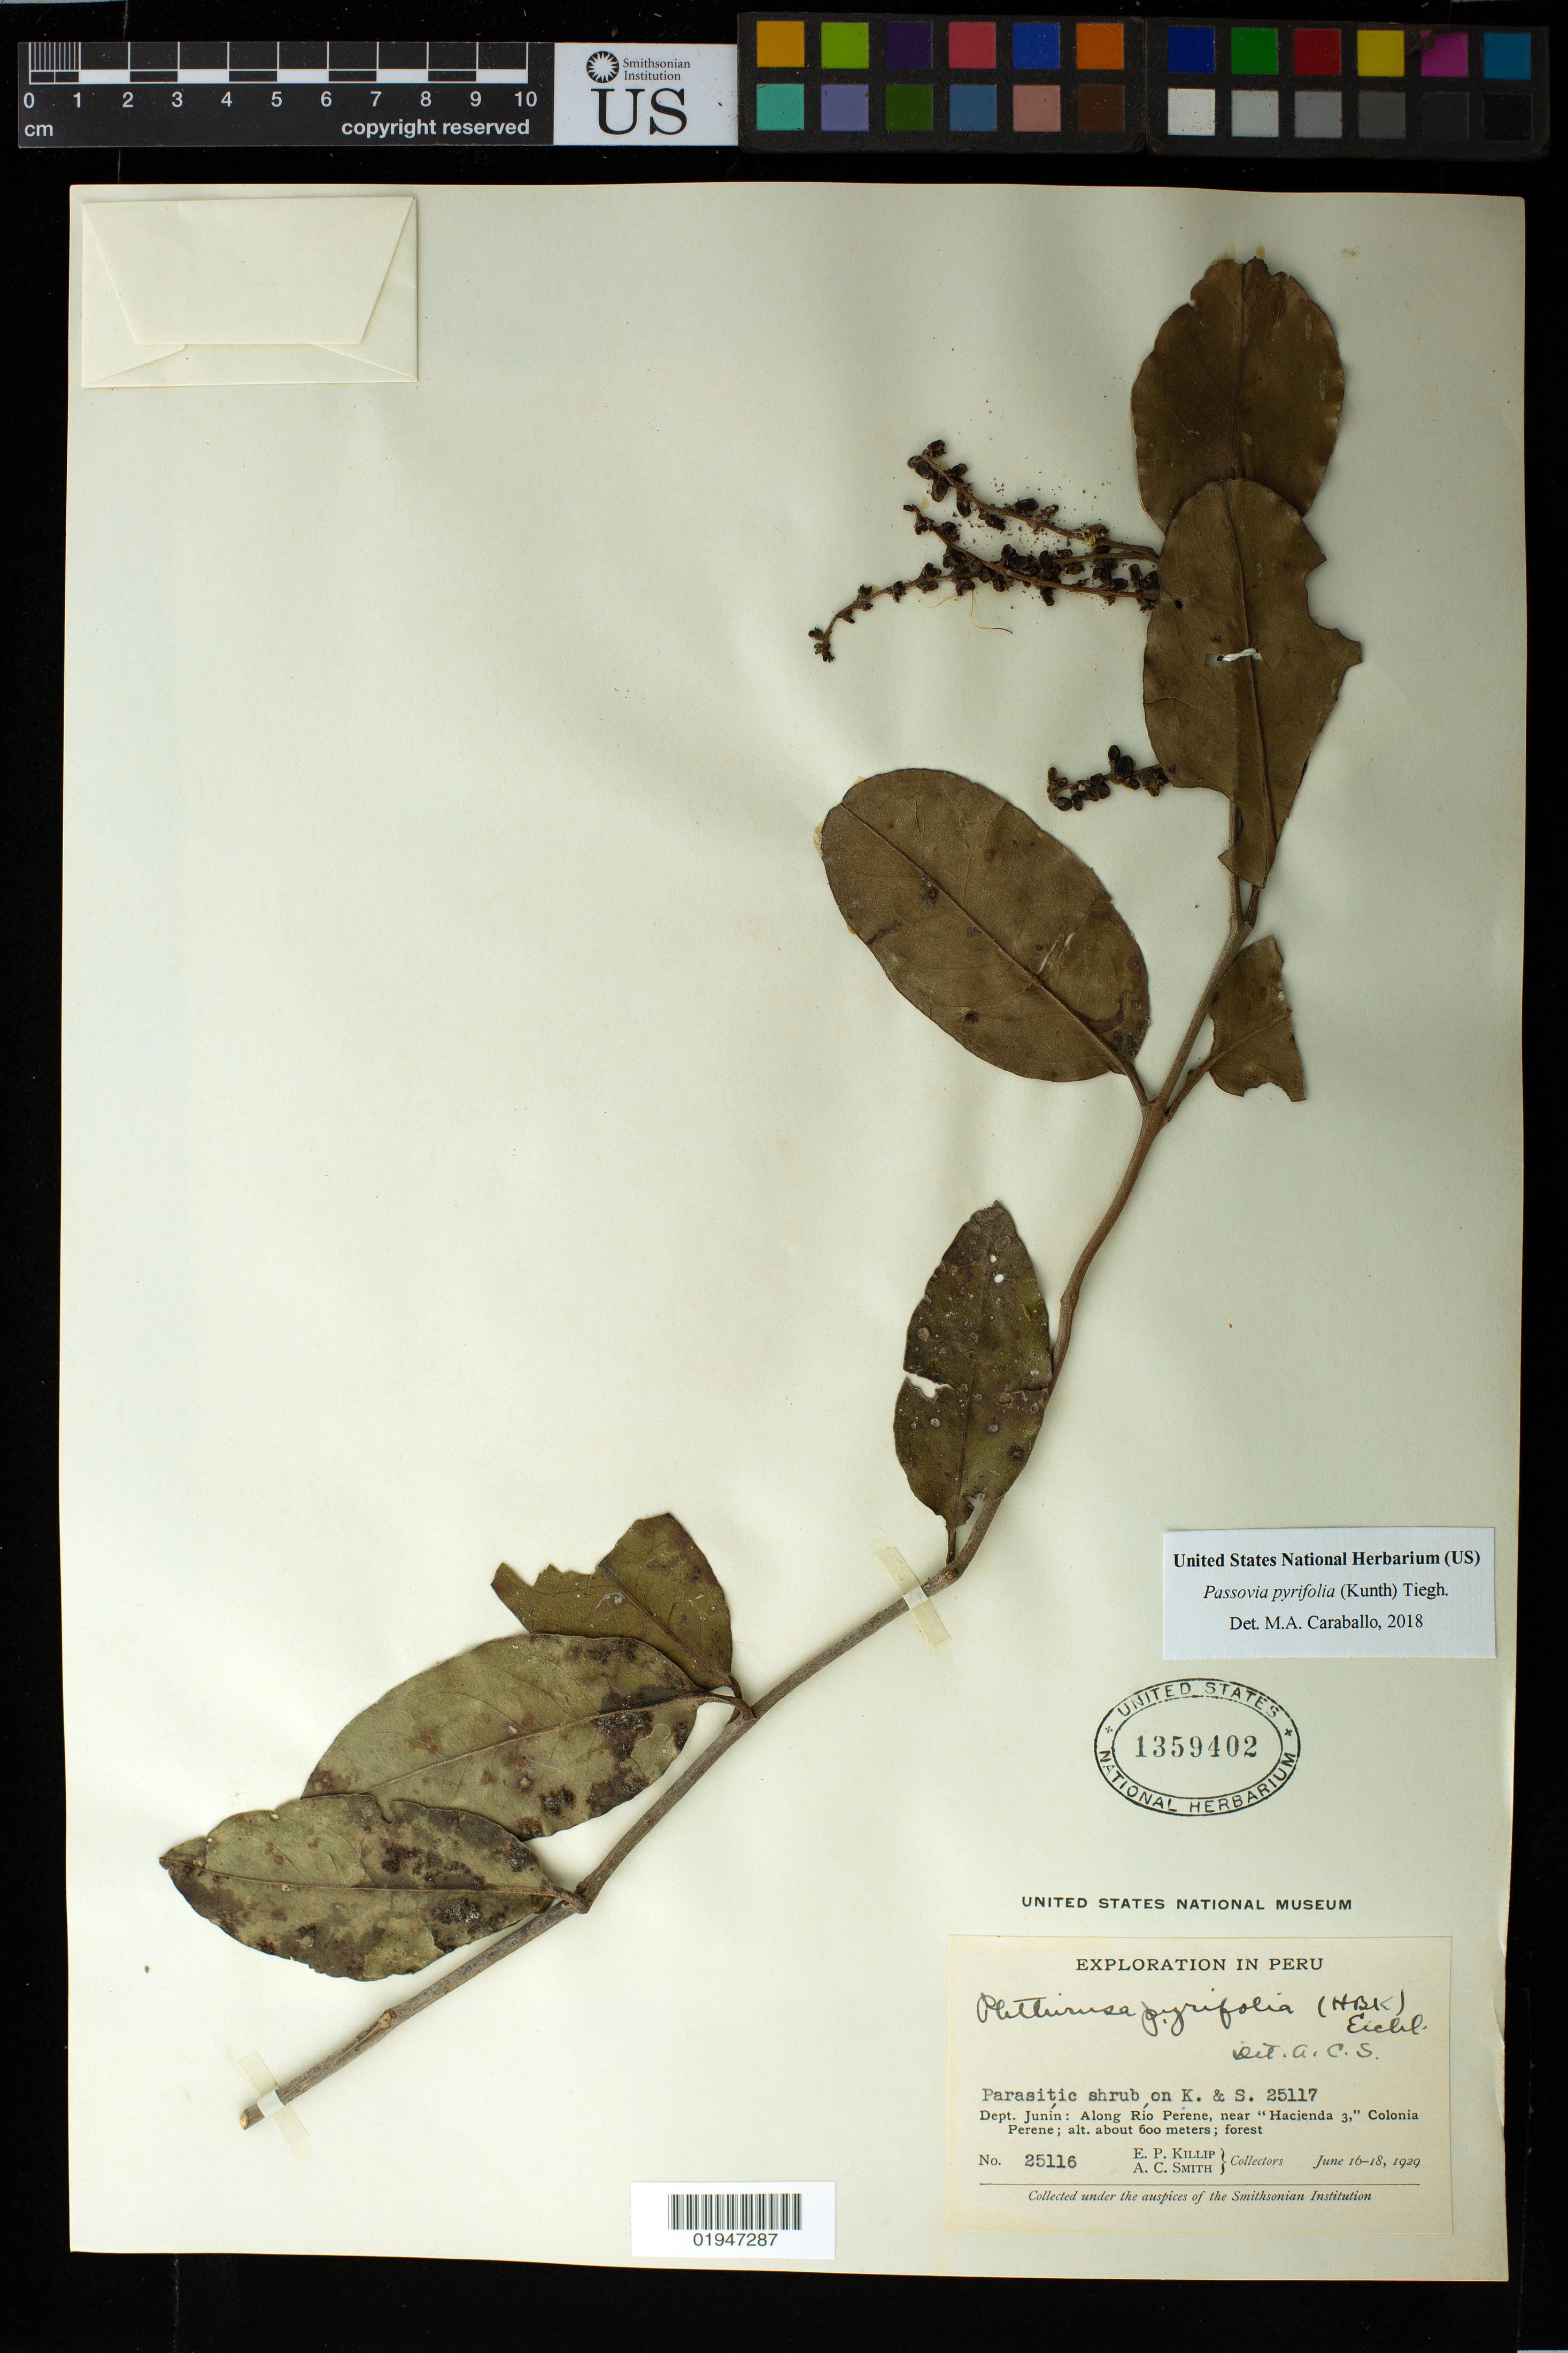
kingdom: Plantae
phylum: Tracheophyta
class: Magnoliopsida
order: Santalales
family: Loranthaceae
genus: Passovia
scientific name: Passovia pyrifolia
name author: (Kunth) Tiegh.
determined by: Caraballo-Ortiz, Marcos A., (MISS), University of Mississippi (UNITED STATES)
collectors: E. P. Killip & A. C. Smith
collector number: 25116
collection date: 1929-06-16/1929-06-18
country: Peru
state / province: Junín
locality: Río Perene, near "Hacienda 3", Colonia Perene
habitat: Forest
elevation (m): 600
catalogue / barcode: US 1359402